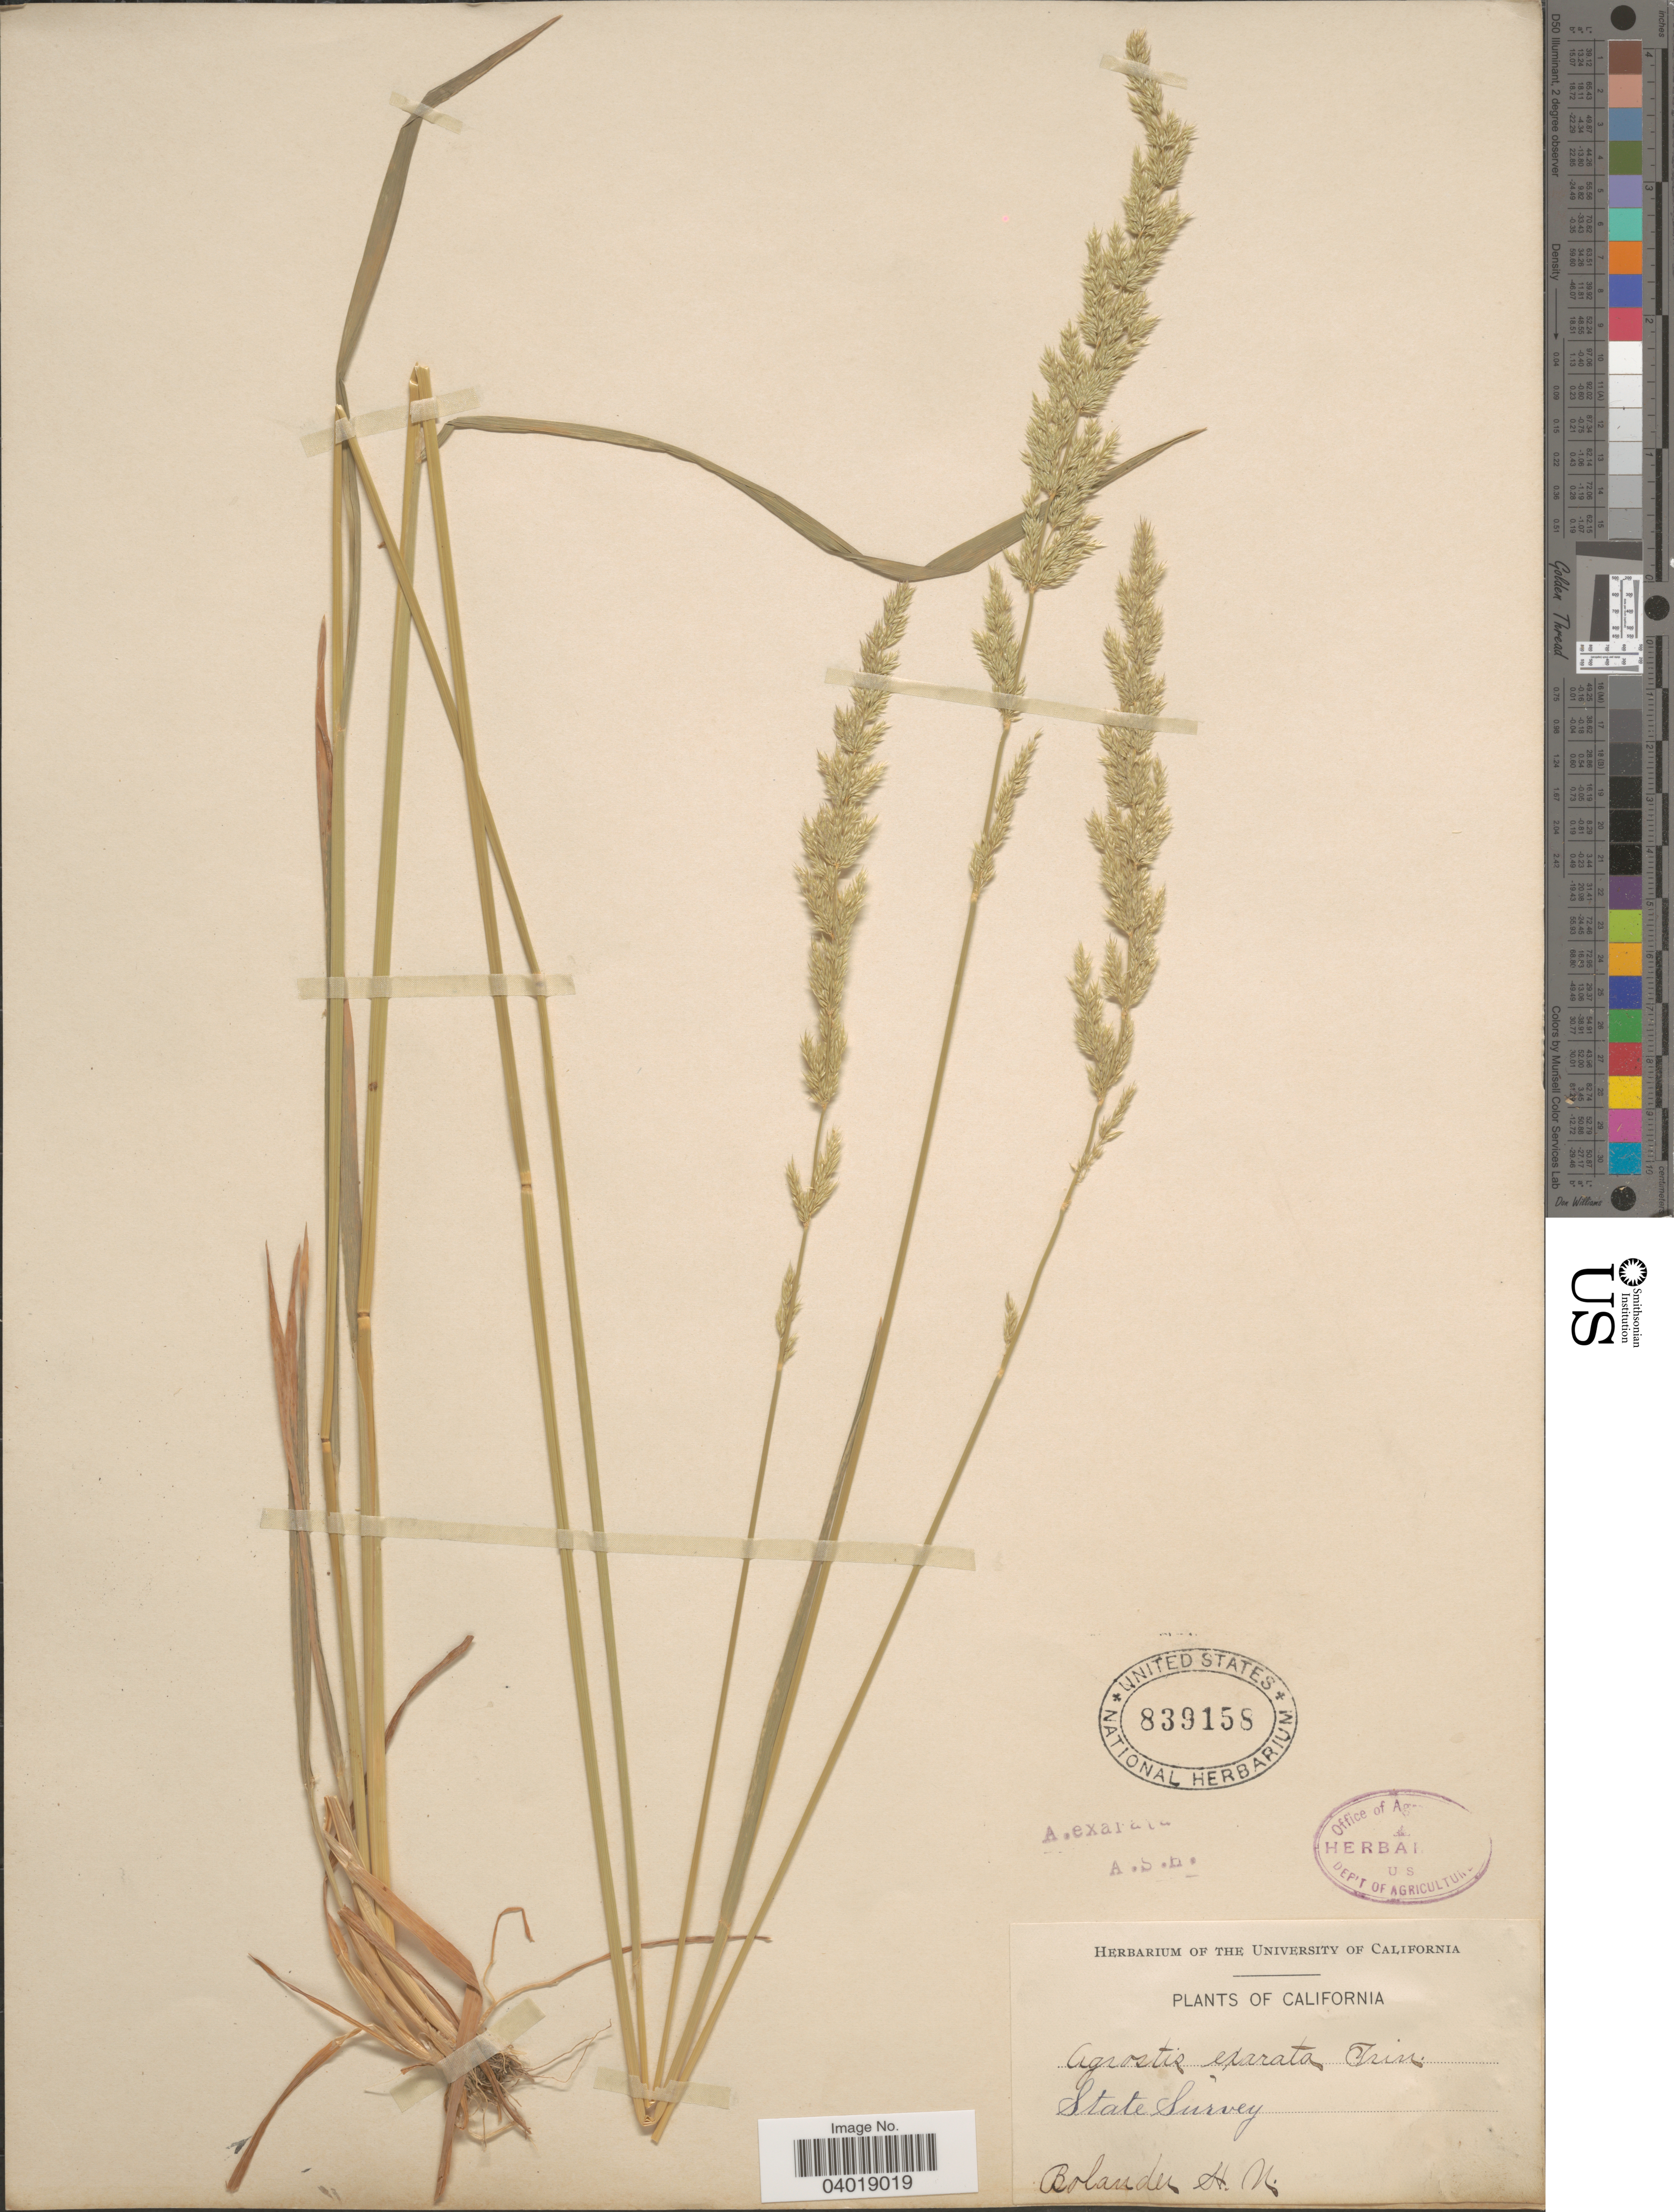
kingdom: Plantae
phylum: Tracheophyta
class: Liliopsida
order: Poales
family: Poaceae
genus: Agrostis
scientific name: Agrostis exarata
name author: Trin.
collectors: H. Bolander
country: United States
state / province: California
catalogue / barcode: US 839158